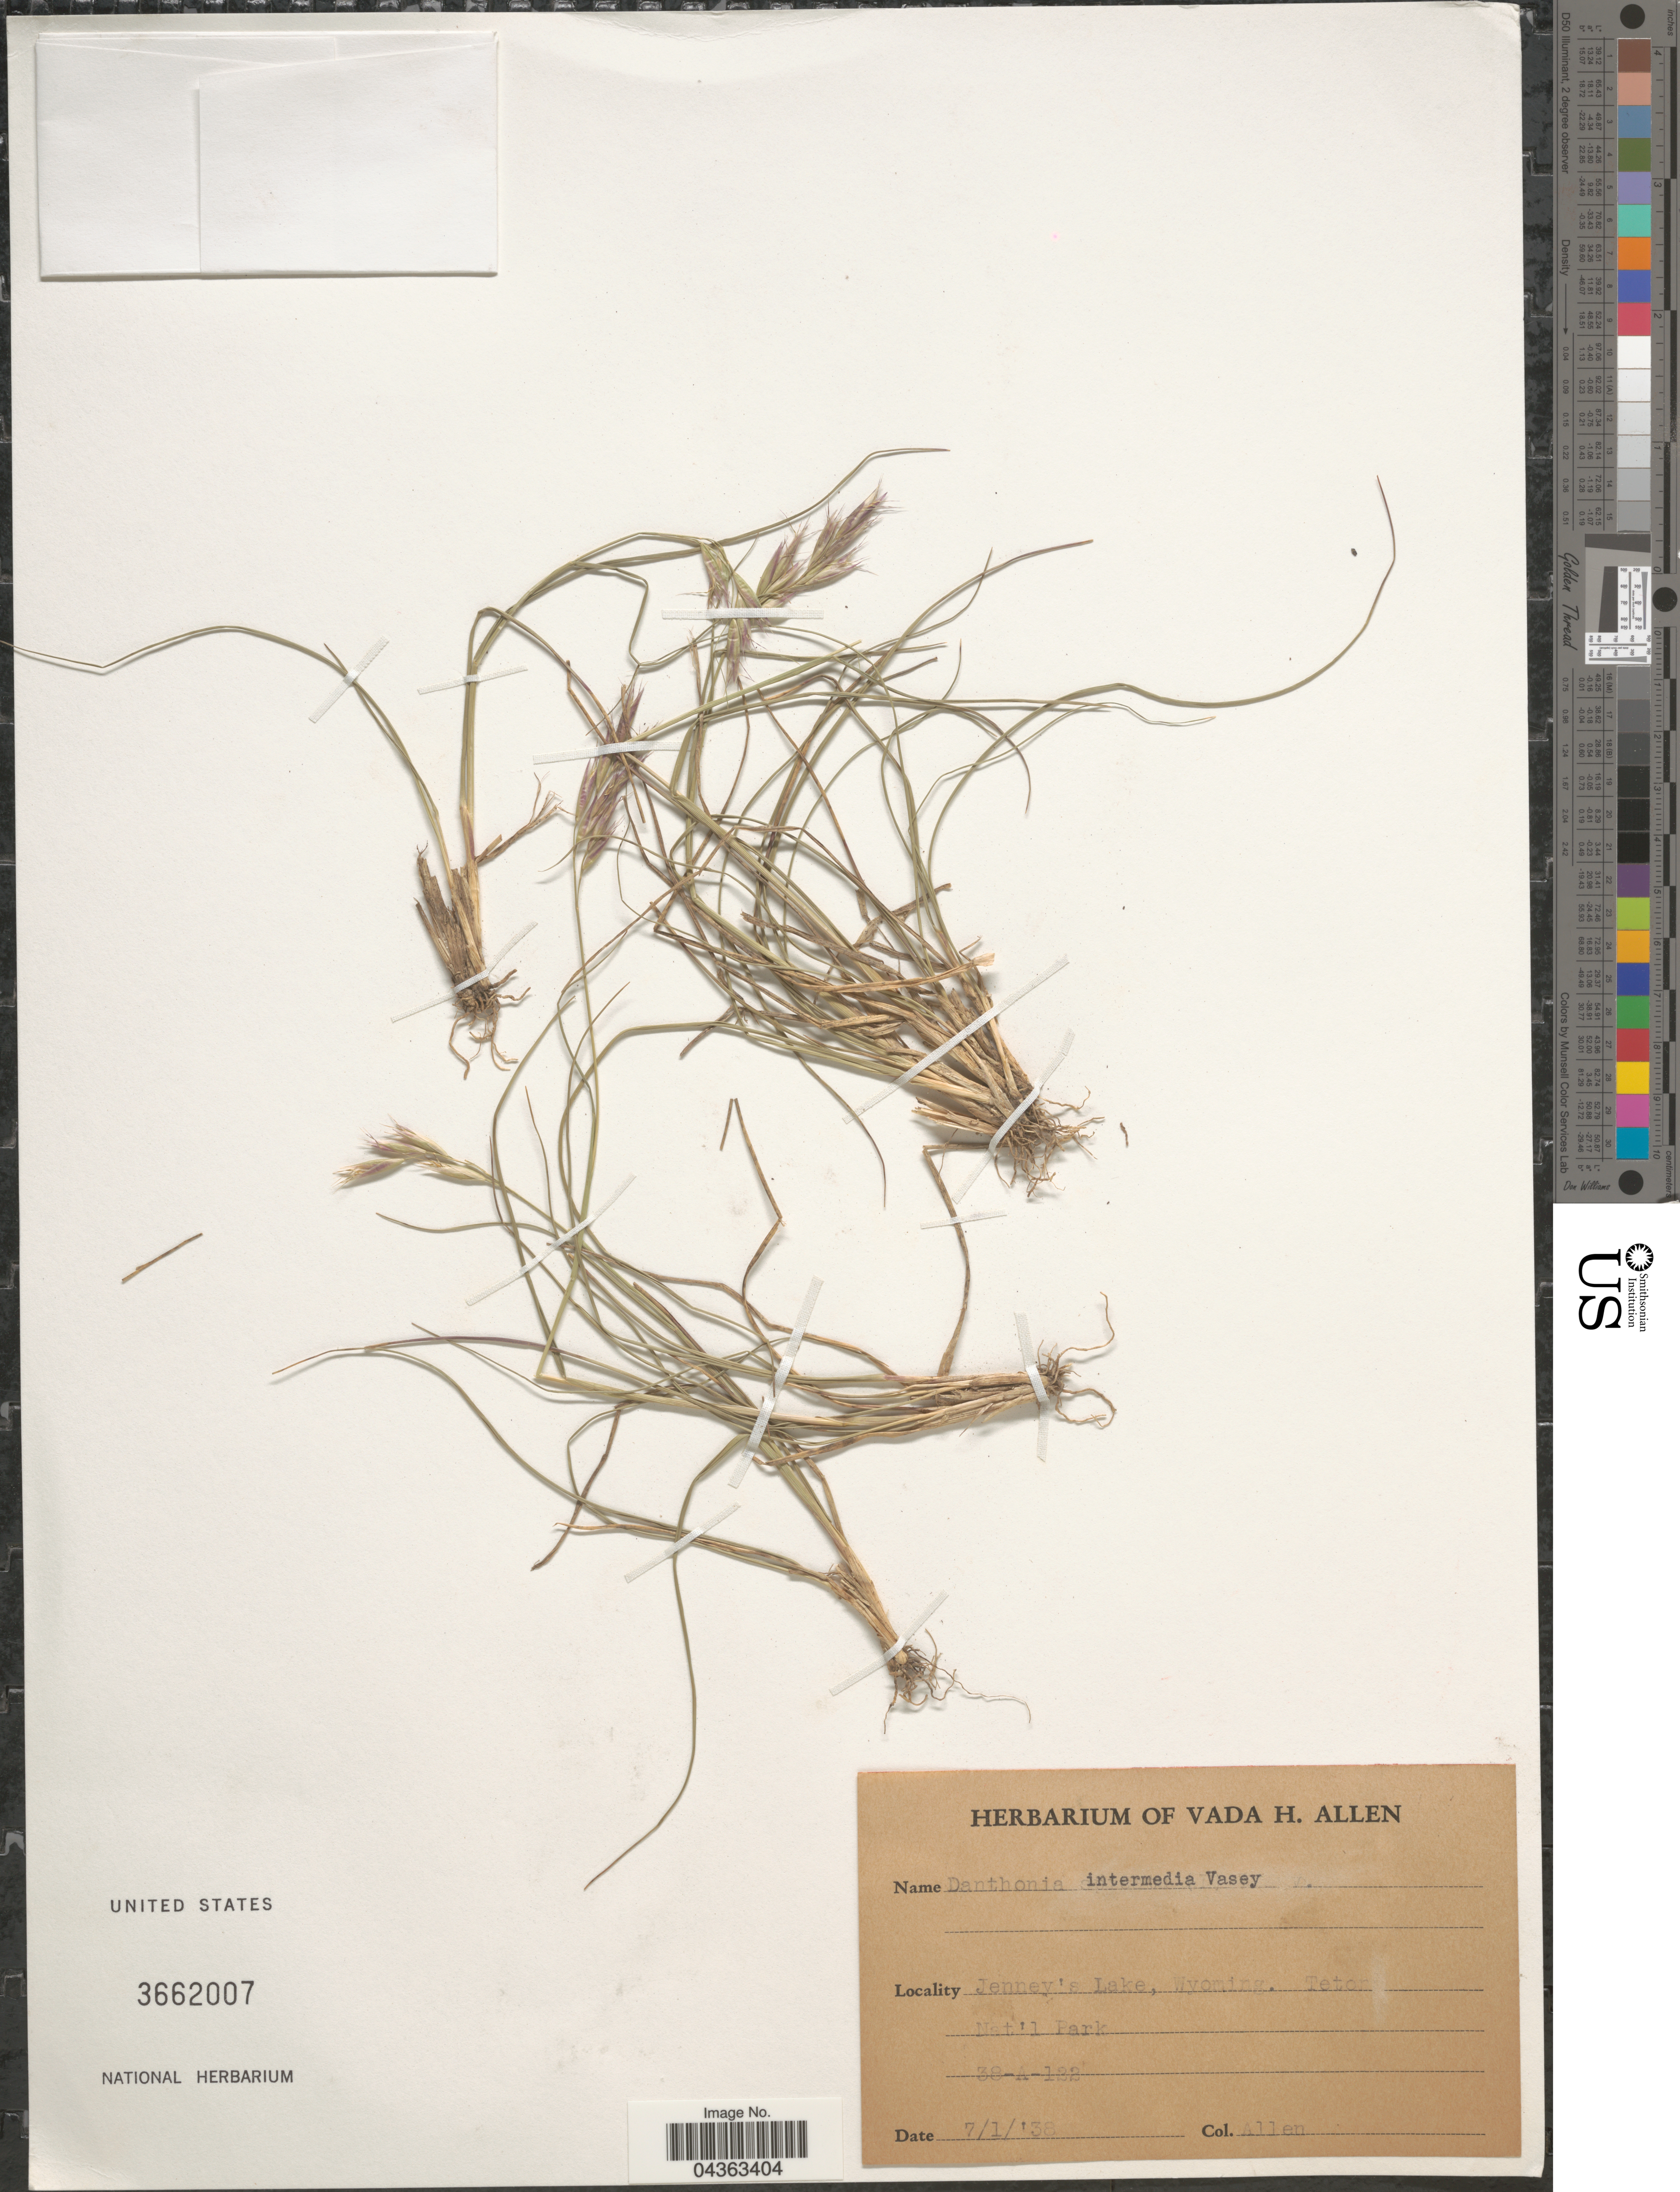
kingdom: Plantae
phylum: Tracheophyta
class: Liliopsida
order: Poales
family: Poaceae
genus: Danthonia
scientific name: Danthonia intermedia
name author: Vasey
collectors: V. Allen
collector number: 38-A-122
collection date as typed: Transcribed d/m/y: 1/7/38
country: United States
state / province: Wyoming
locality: Jenney's Lake. Teton Nat'l Park.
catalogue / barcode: US 3662007